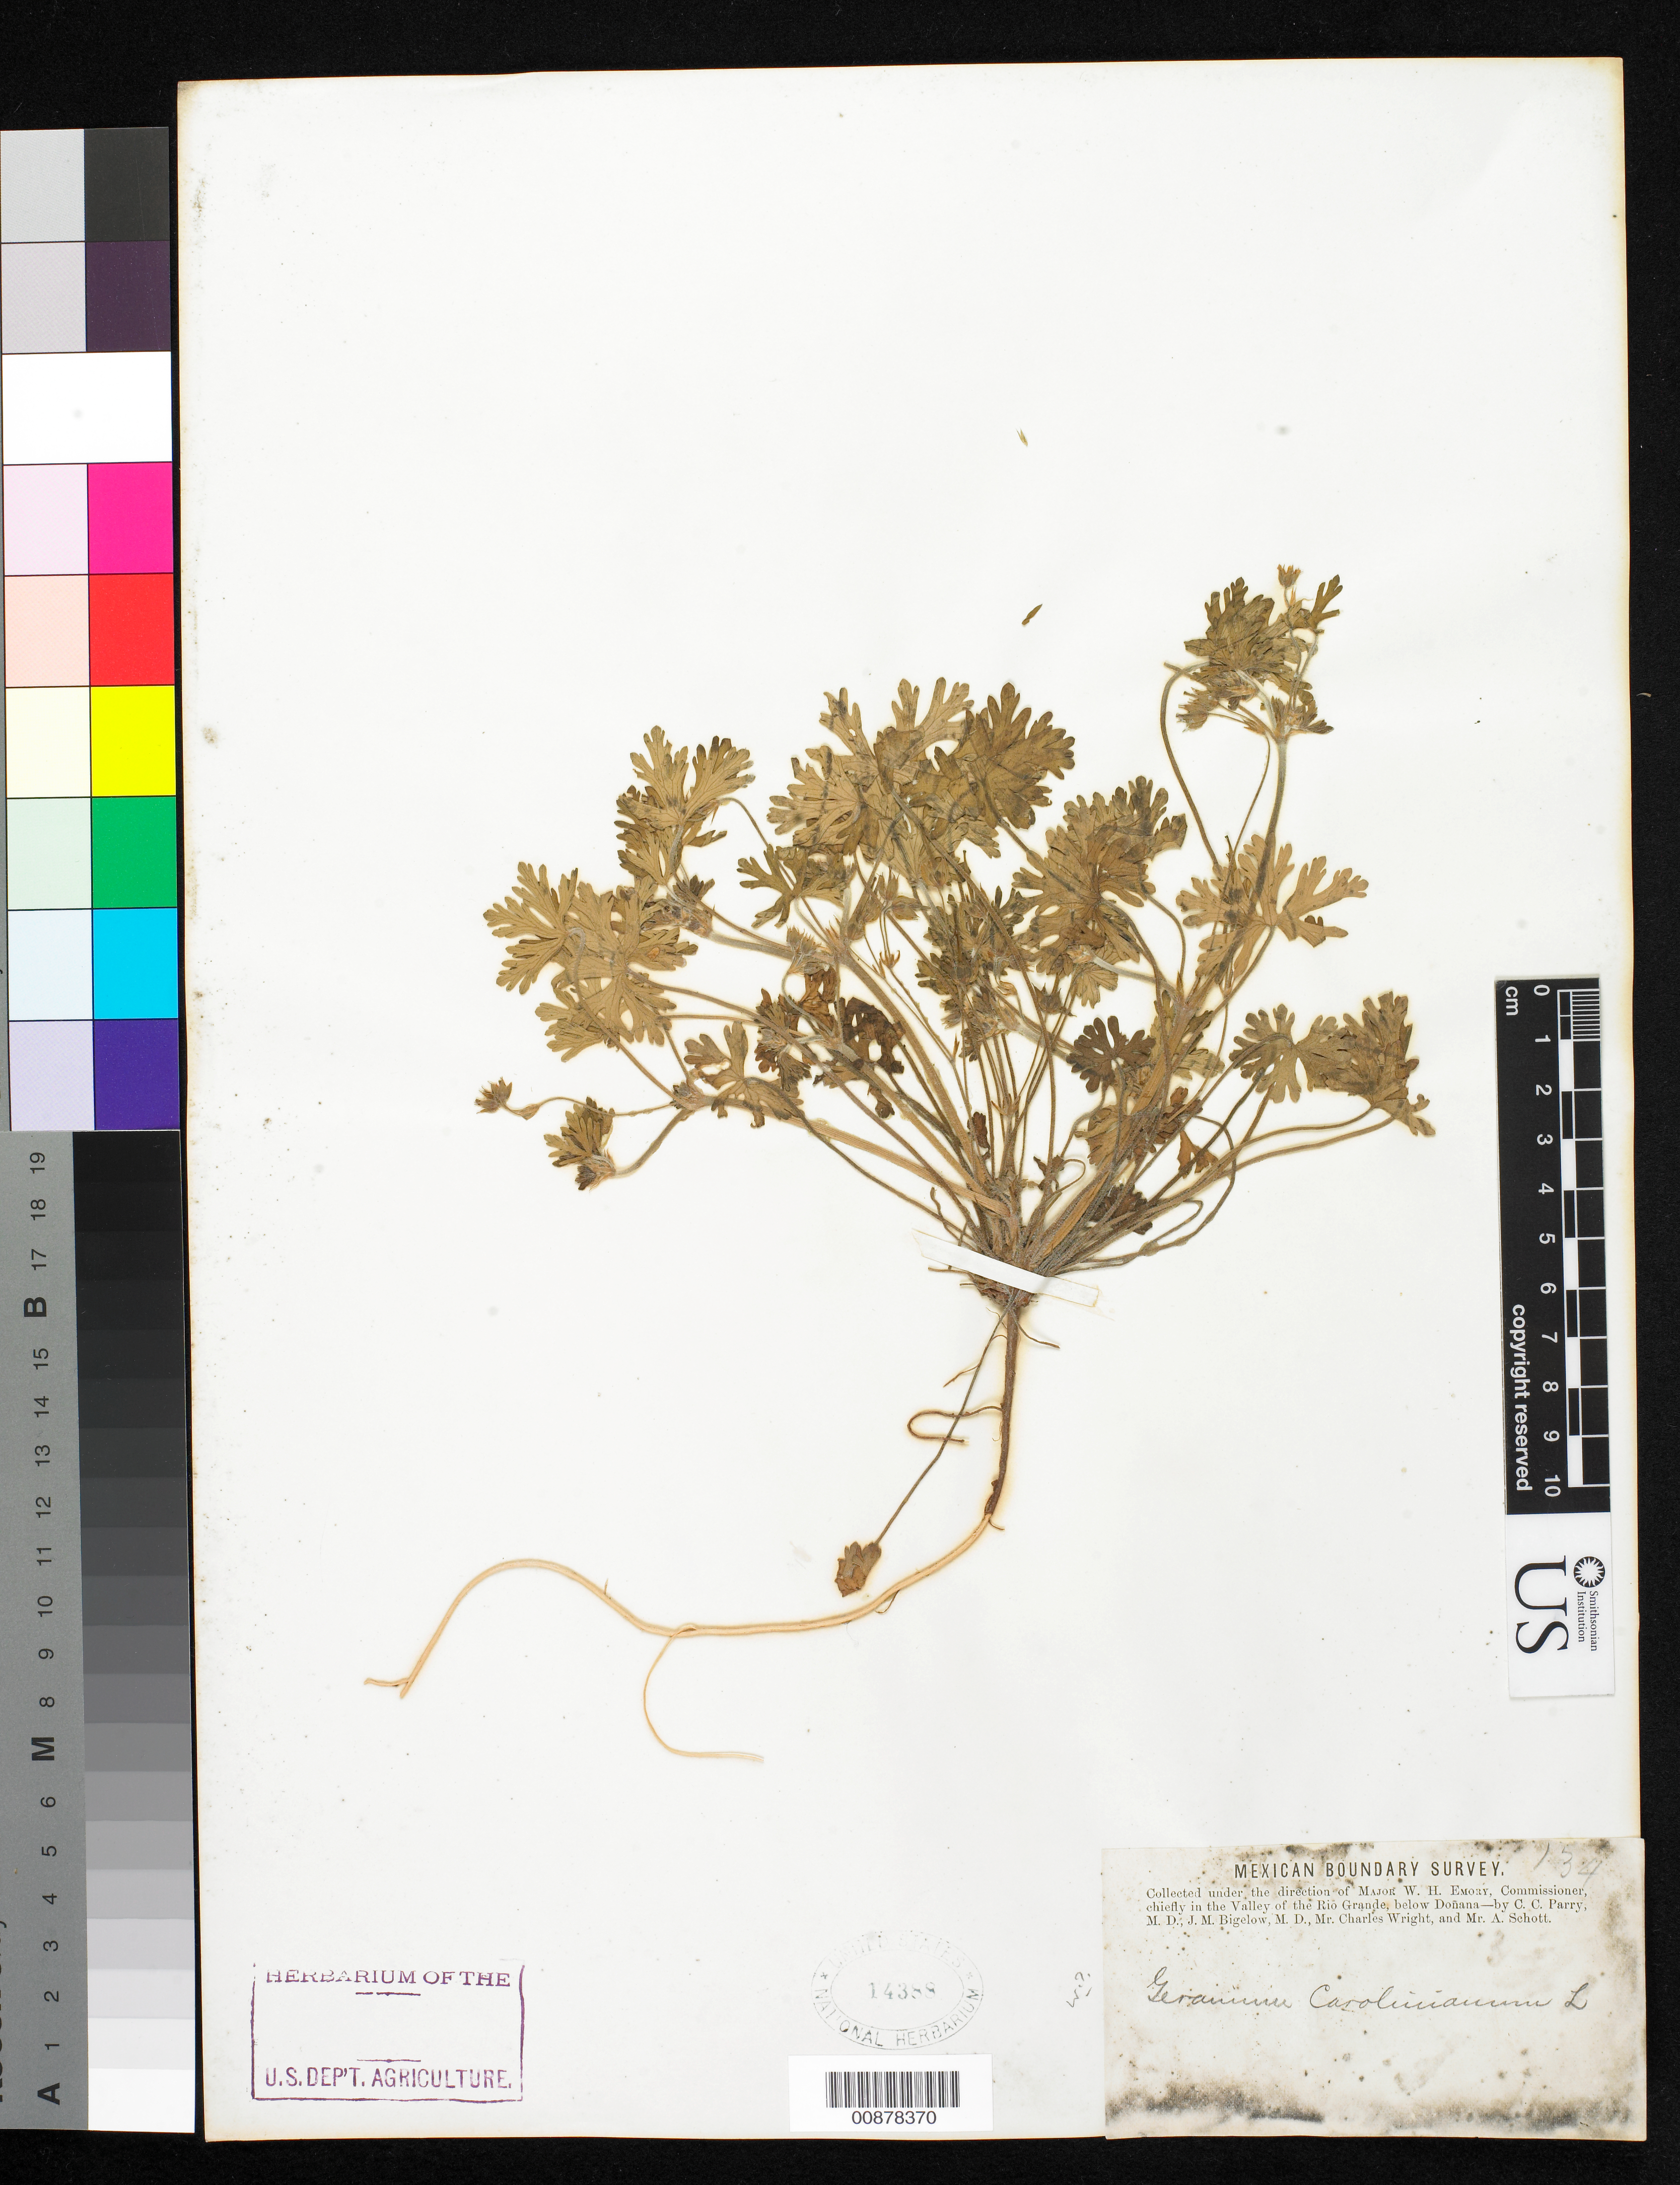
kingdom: Plantae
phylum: Tracheophyta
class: Magnoliopsida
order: Geraniales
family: Geraniaceae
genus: Geranium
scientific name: Geranium carolinianum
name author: L.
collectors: C. C. Parry, J. M. Bigelow, C. Wright & A. C. V. Schott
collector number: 134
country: United States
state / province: New Mexico / Texas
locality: Valley of the Rio Grande, below Doñana.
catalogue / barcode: US 14388